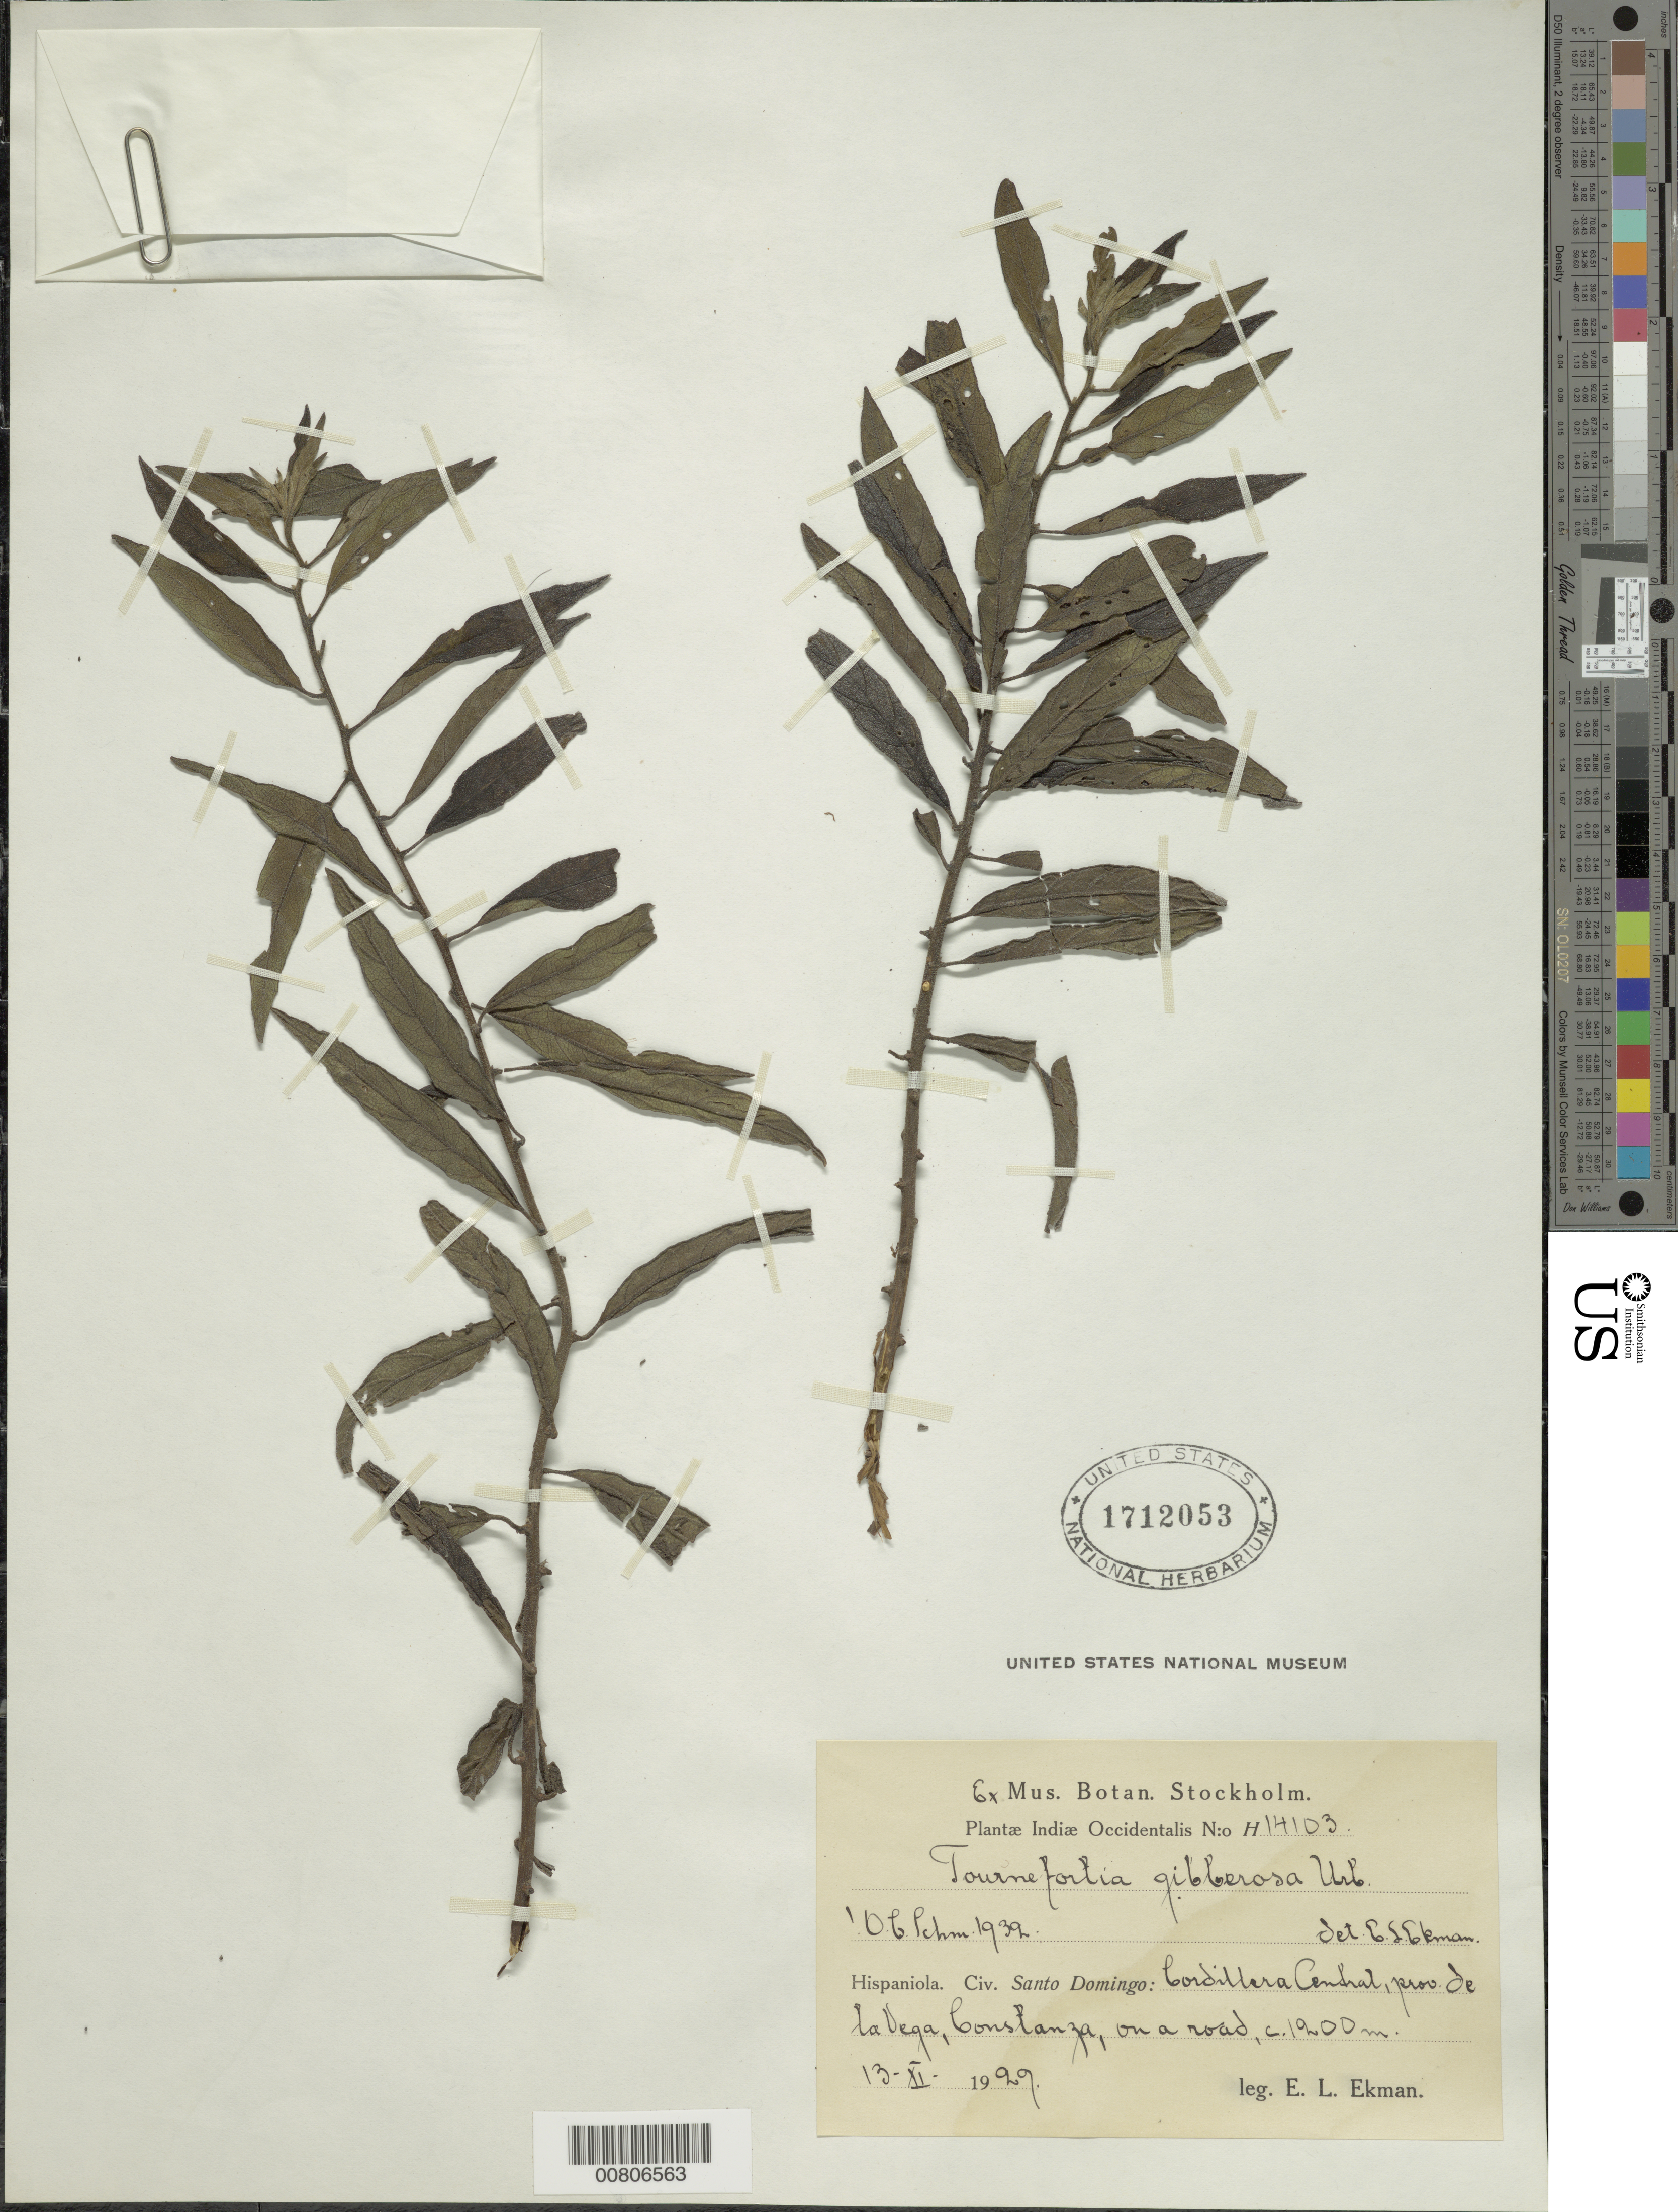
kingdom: Plantae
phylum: Tracheophyta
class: Magnoliopsida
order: Boraginales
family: Heliotropiaceae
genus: Tournefortia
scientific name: Tournefortia gibberosa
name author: Urb.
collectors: E. L. Ekman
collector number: H 14103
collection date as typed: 13 Nov 1929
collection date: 1929-11-13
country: Dominican Republic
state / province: La Vega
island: Hispaniola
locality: Cordillera Central; Constanza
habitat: Along road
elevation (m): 1200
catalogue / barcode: US 1712053